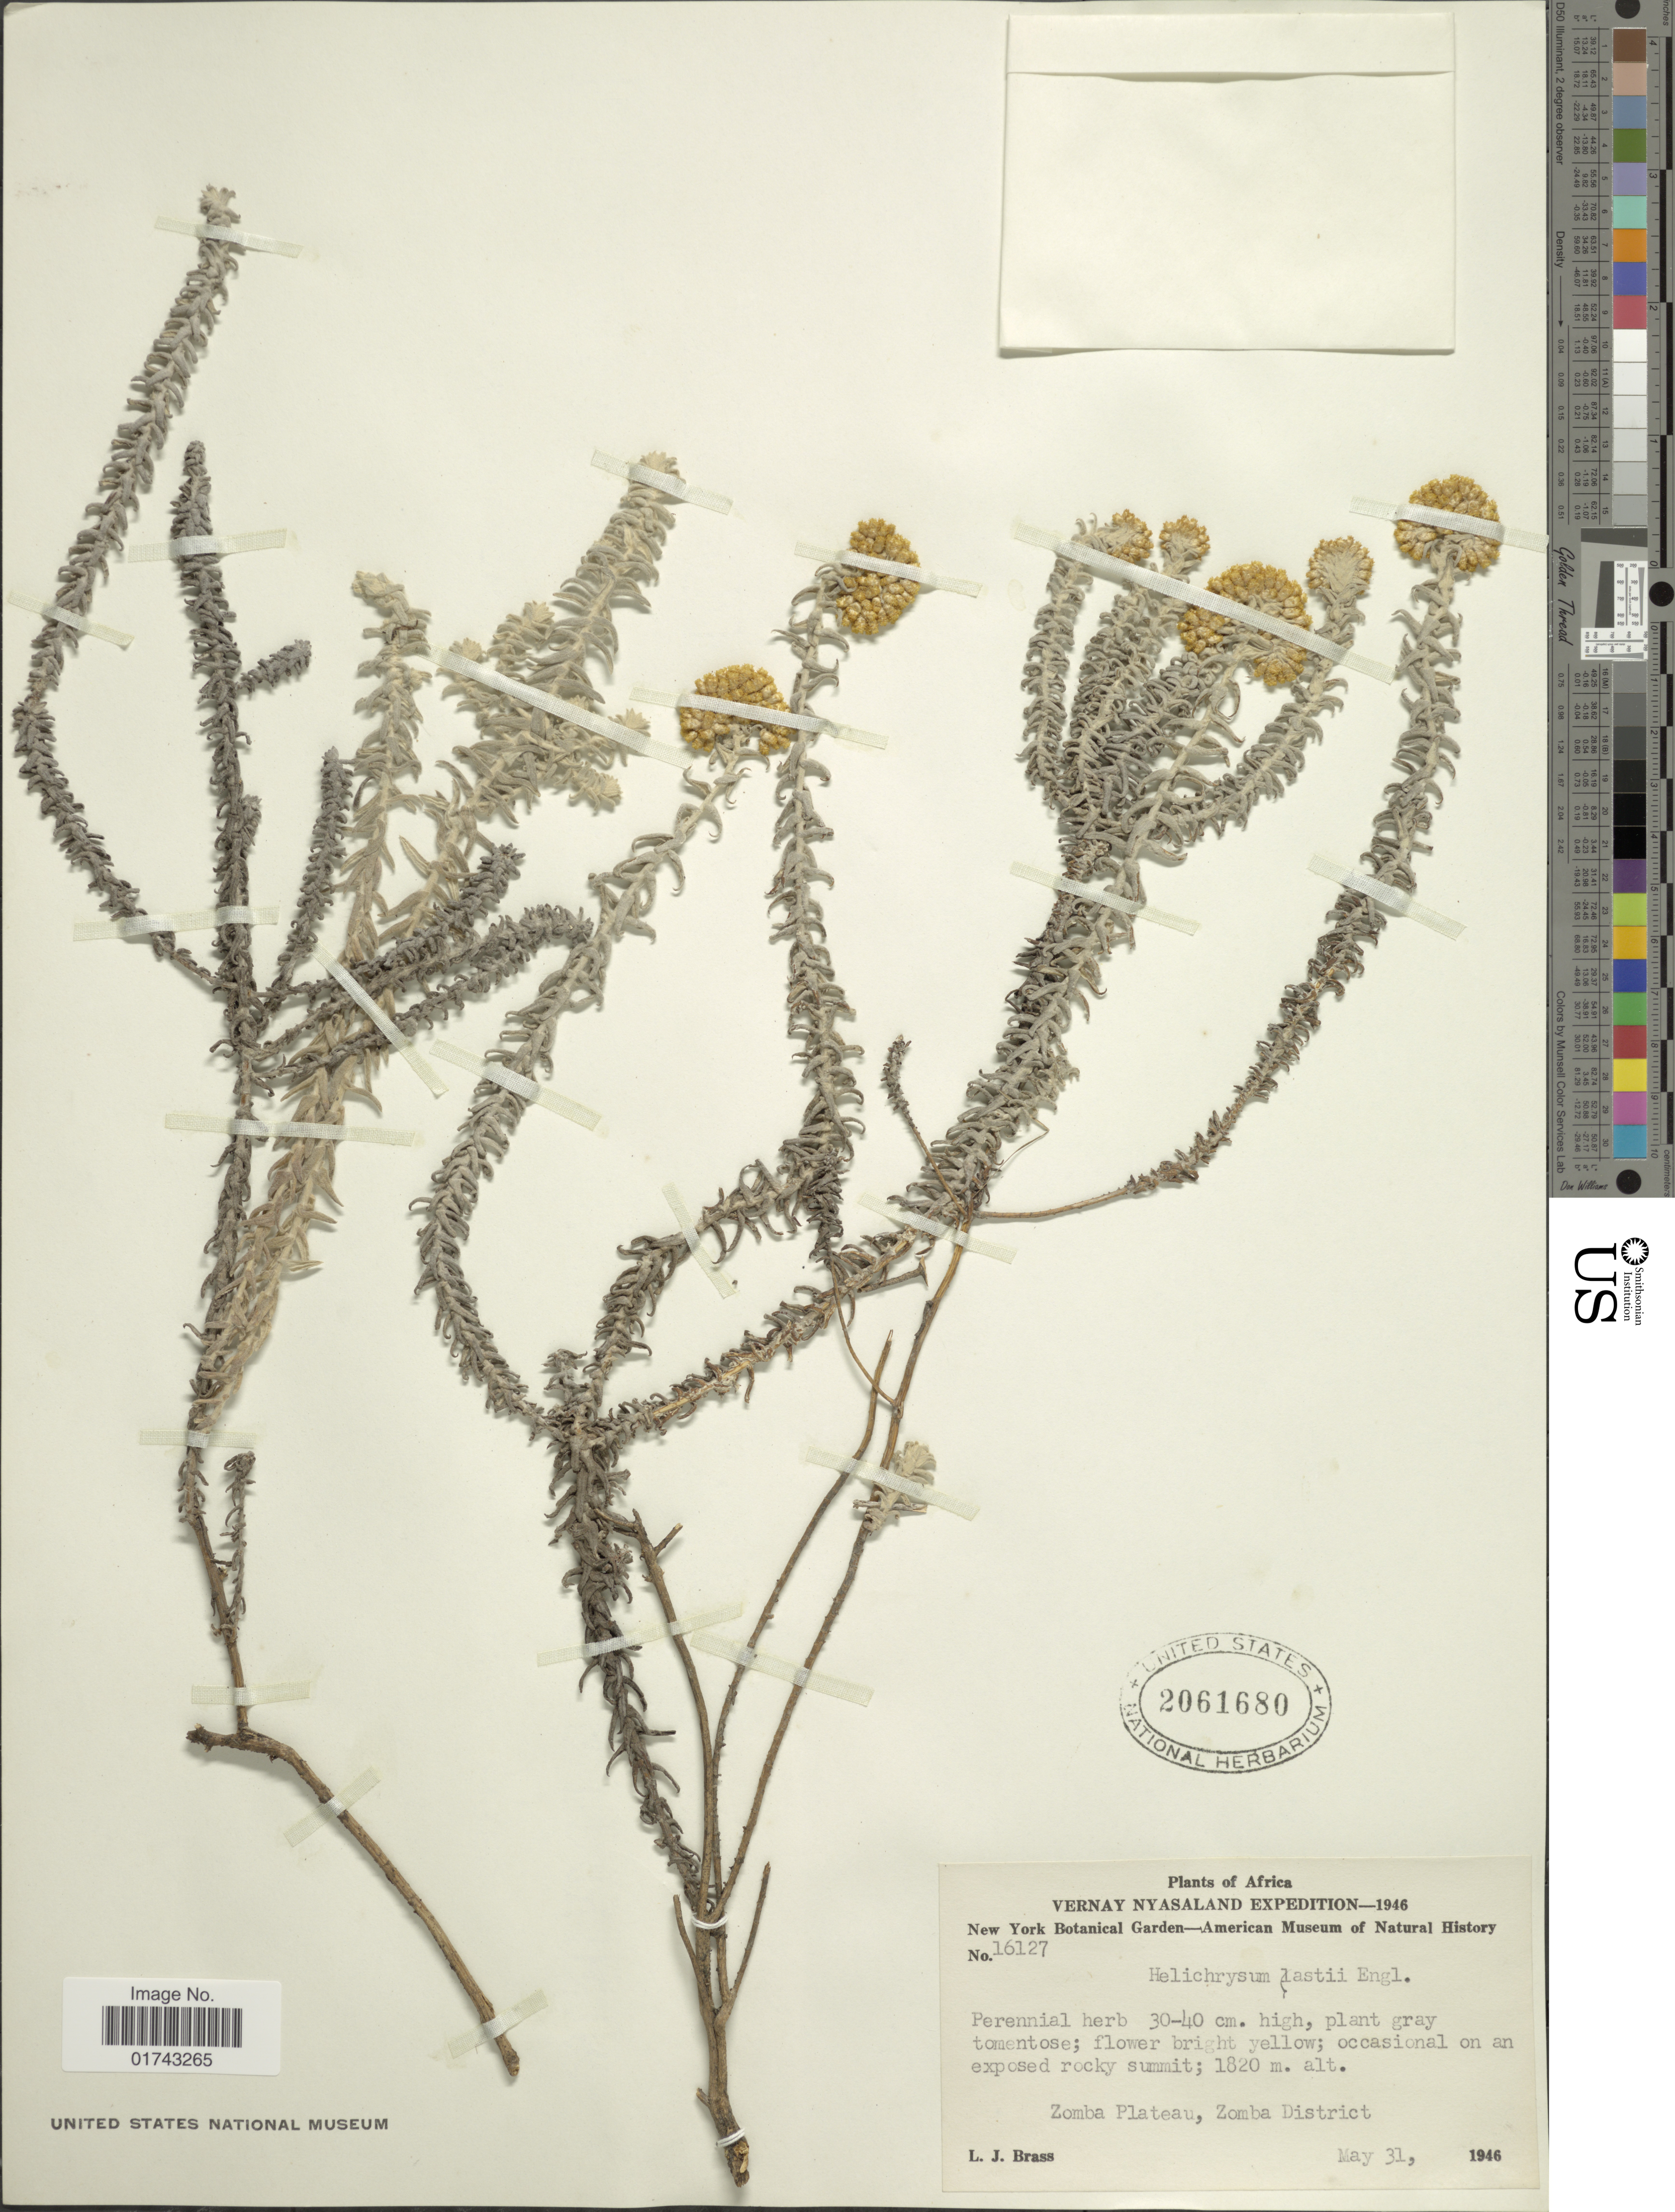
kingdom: Plantae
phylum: Tracheophyta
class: Magnoliopsida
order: Asterales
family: Asteraceae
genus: Helichrysum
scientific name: Helichrysum lastii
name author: Engl.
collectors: L. J. Brass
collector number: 16127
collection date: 1946-05-31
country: Malawi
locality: Vernay Nyasaland, Zomba Plateau, Zomba District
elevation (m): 1820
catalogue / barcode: US 2061680